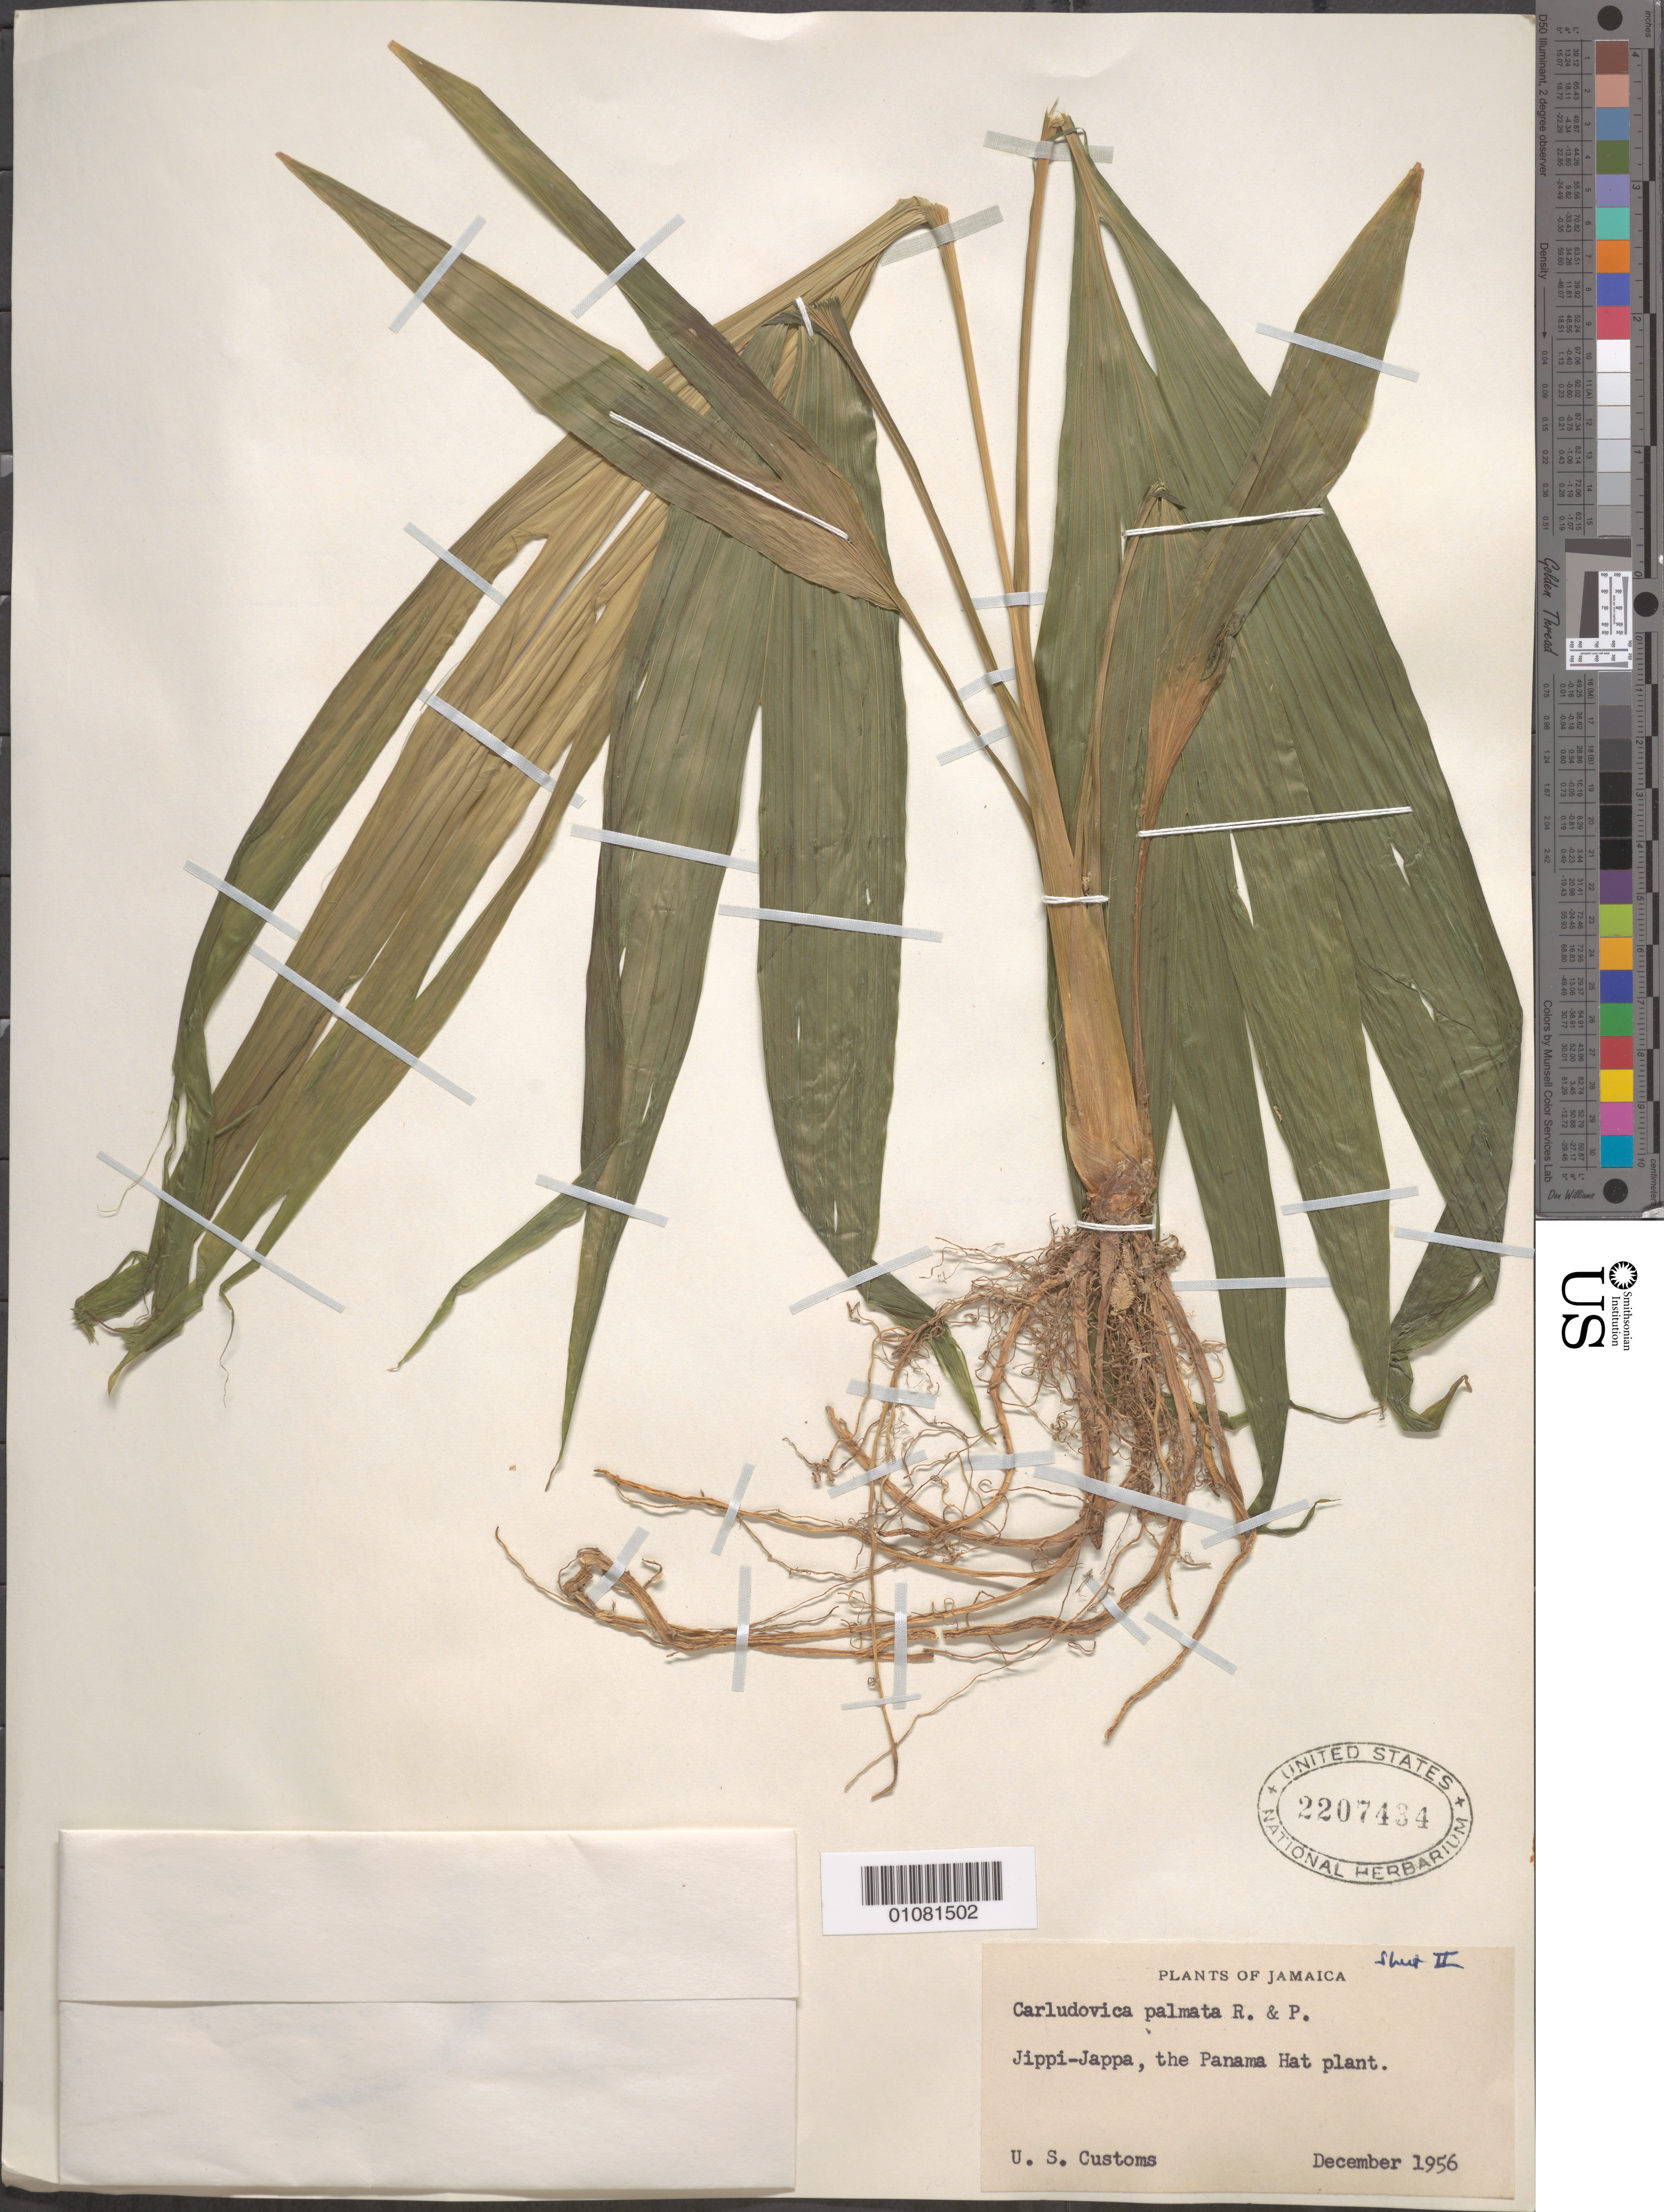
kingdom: Plantae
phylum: Tracheophyta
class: Liliopsida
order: Pandanales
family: Cyclanthaceae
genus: Carludovica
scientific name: Carludovica palmata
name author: Ruiz & Pav.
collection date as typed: Dec 1956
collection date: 1956-12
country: Jamaica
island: Jamaica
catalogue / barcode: US 2207434